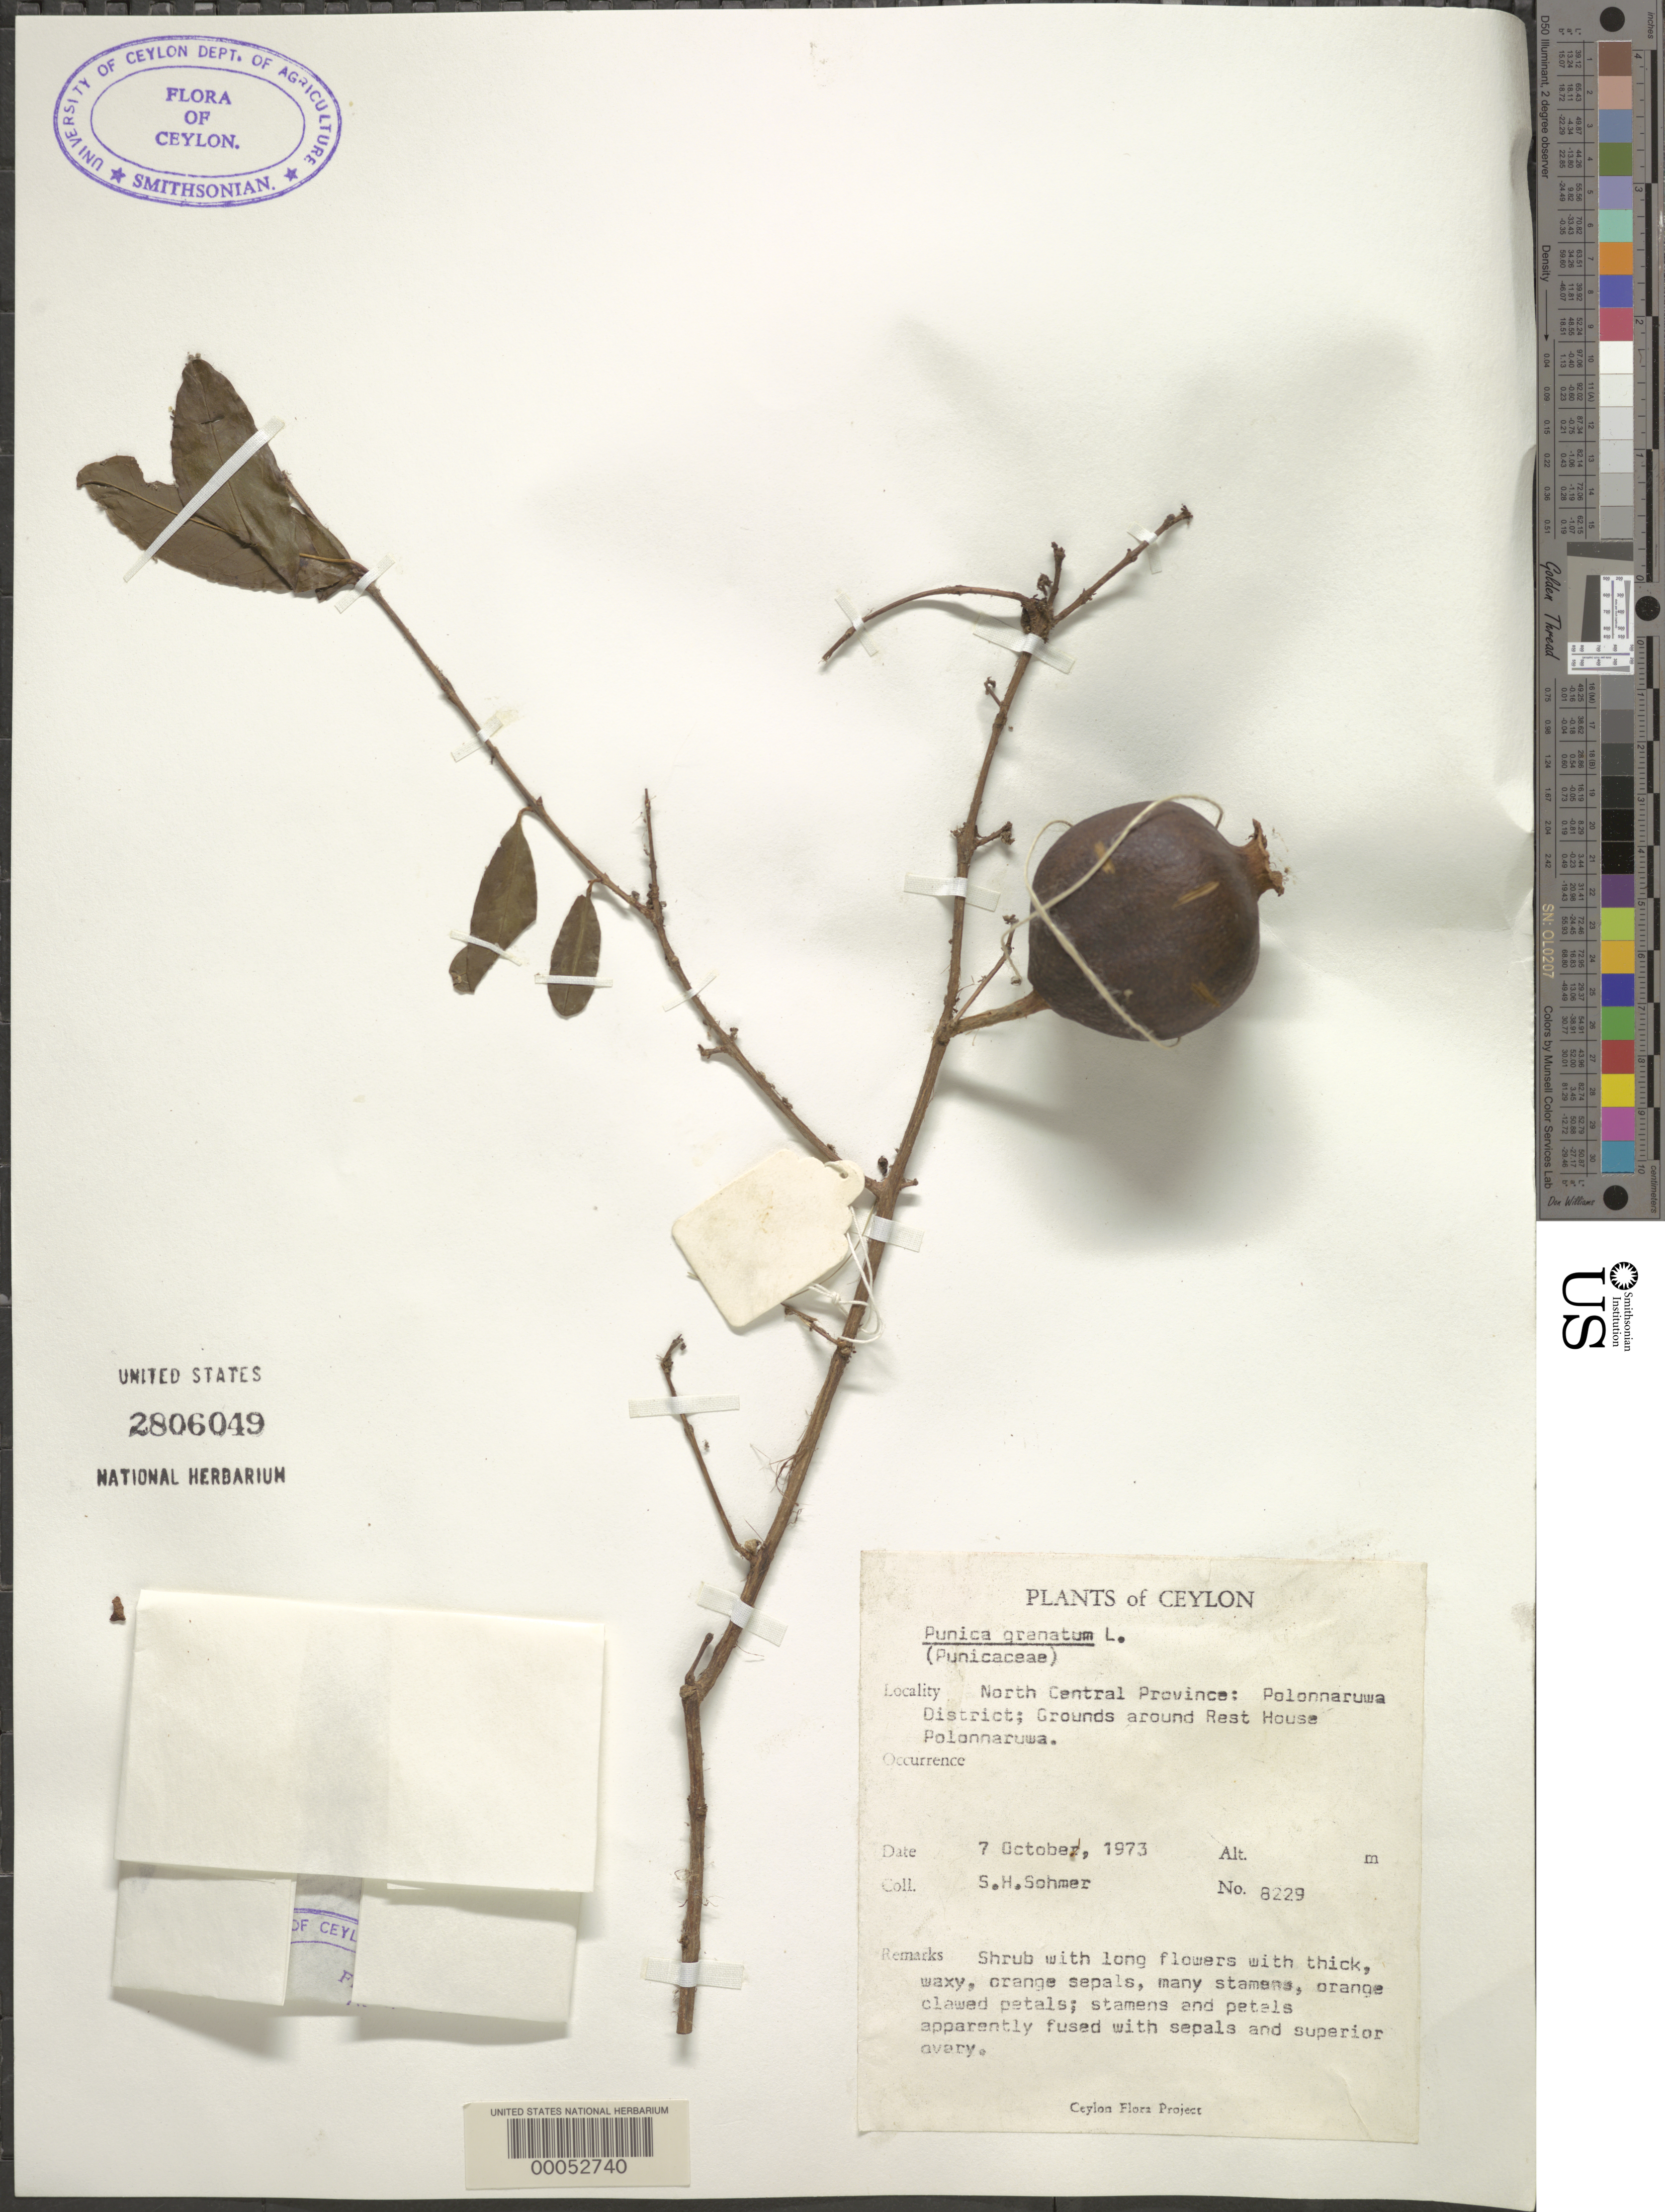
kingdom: Plantae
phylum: Tracheophyta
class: Magnoliopsida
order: Myrtales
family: Lythraceae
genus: Punica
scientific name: Punica granatum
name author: L.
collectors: S. H. Sohmer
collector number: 8229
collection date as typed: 07 Oct 1973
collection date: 1973-10-07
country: Sri Lanka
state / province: Central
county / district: Polonnaruwa Dist.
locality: Grounds around resthouse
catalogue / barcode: US 2806049